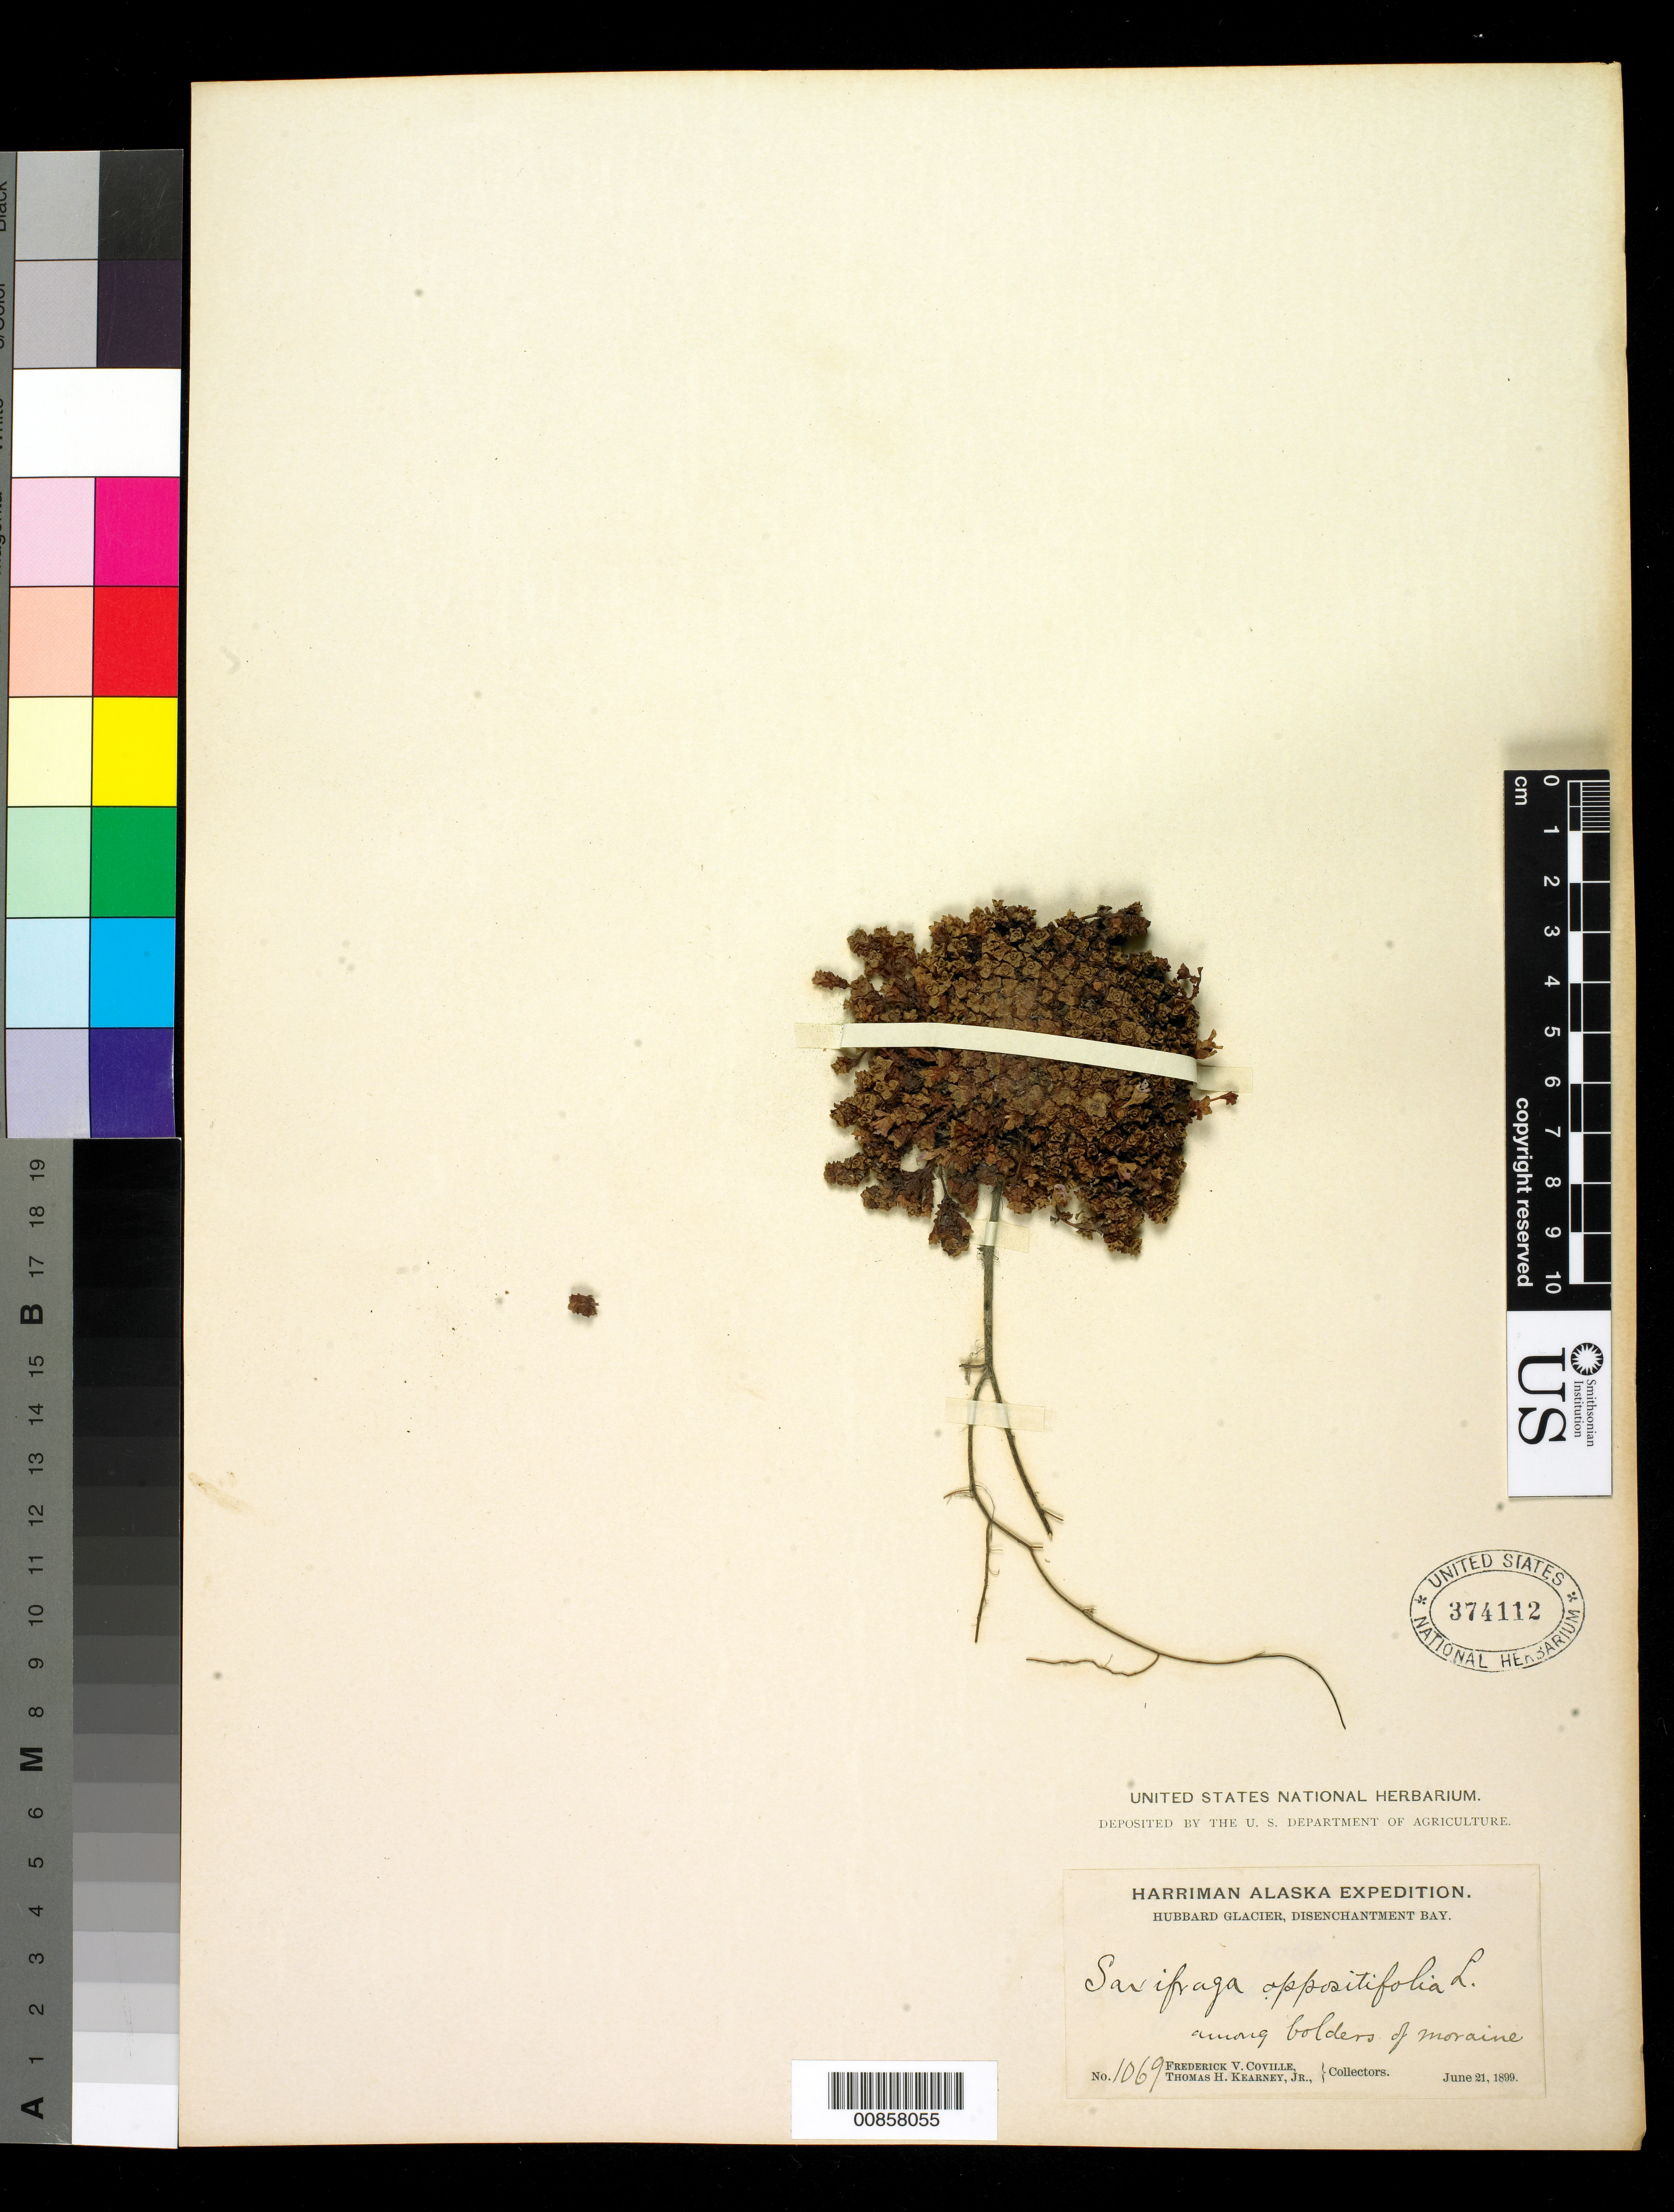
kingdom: Plantae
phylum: Tracheophyta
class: Magnoliopsida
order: Saxifragales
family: Saxifragaceae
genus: Saxifraga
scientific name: Saxifraga oppositifolia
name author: L.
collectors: F. V. Coville & T. H. Kearney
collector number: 1069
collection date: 1899-06-21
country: United States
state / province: Alaska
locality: Hubbard Glacier, Disenchantment Bay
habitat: Boulders of moraine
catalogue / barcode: US 374112